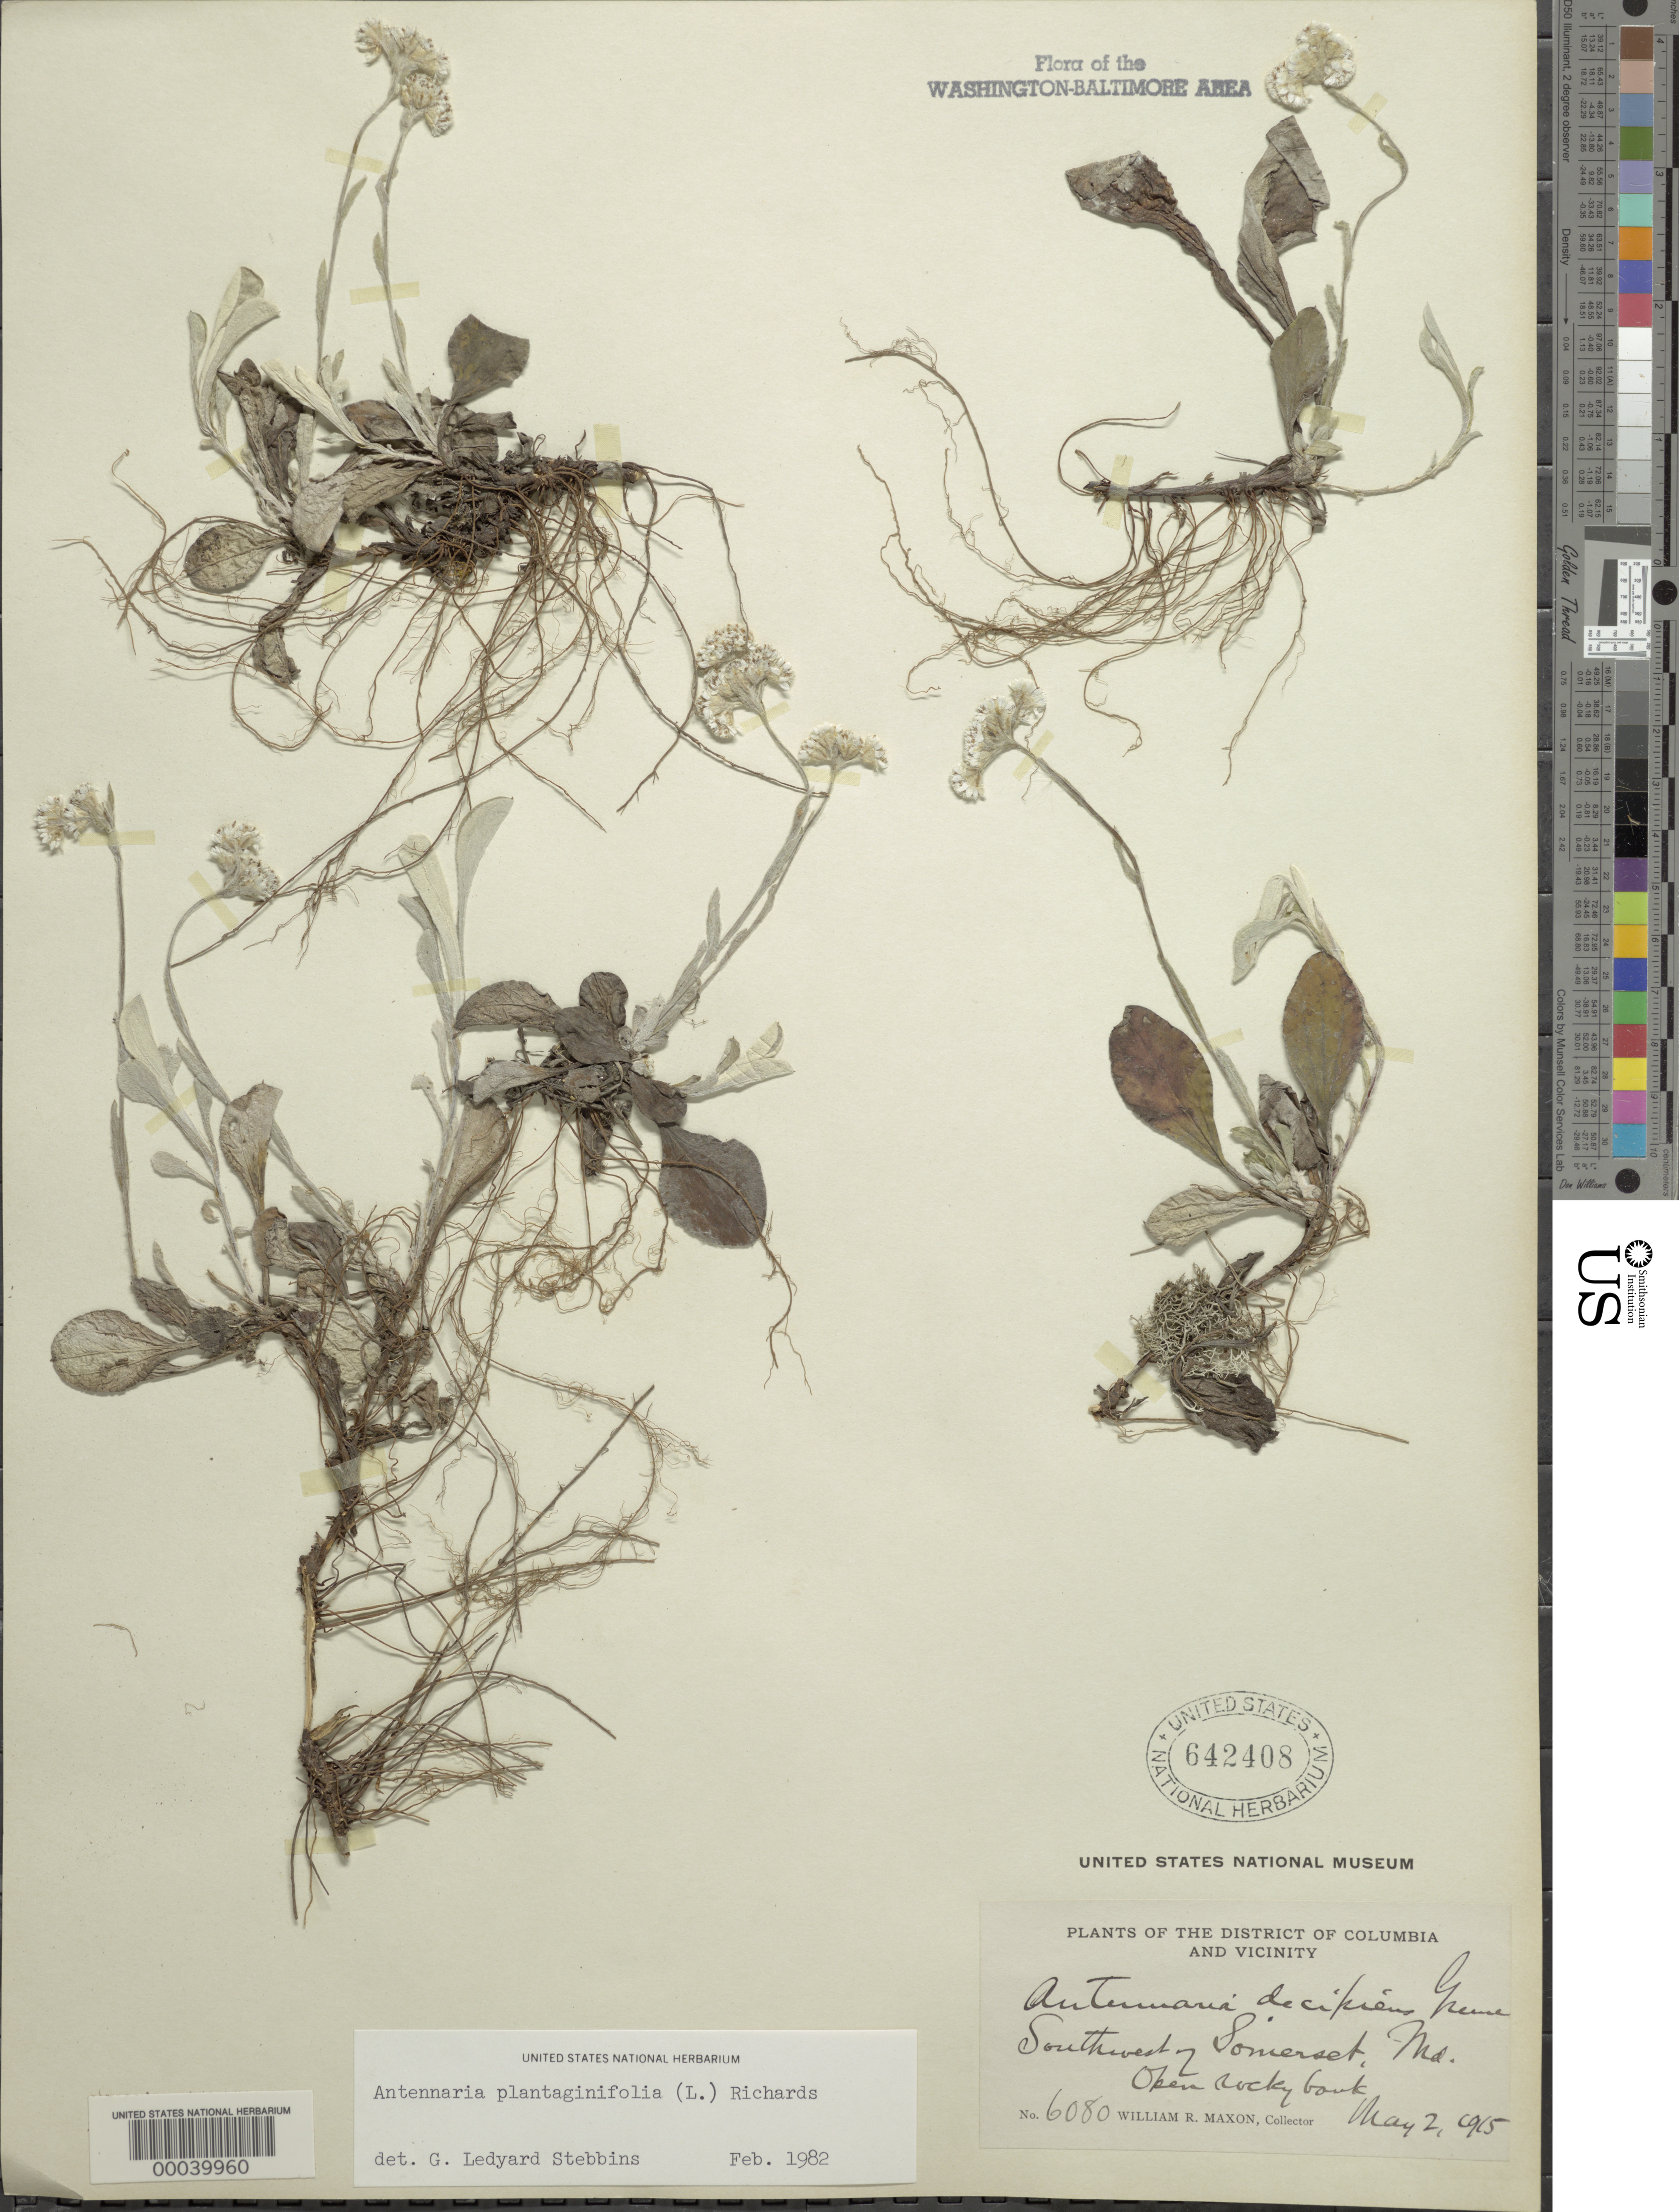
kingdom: Plantae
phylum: Tracheophyta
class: Magnoliopsida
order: Asterales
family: Asteraceae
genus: Antennaria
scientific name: Antennaria plantaginifolia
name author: (L.) Richardson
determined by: Stebbins, G. L.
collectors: W. R. Maxon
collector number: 6080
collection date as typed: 02 May 1915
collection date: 1915-05-02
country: United States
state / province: Maryland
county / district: Somerset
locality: SW of Somerset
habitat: Open rocky bank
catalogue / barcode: US 642408